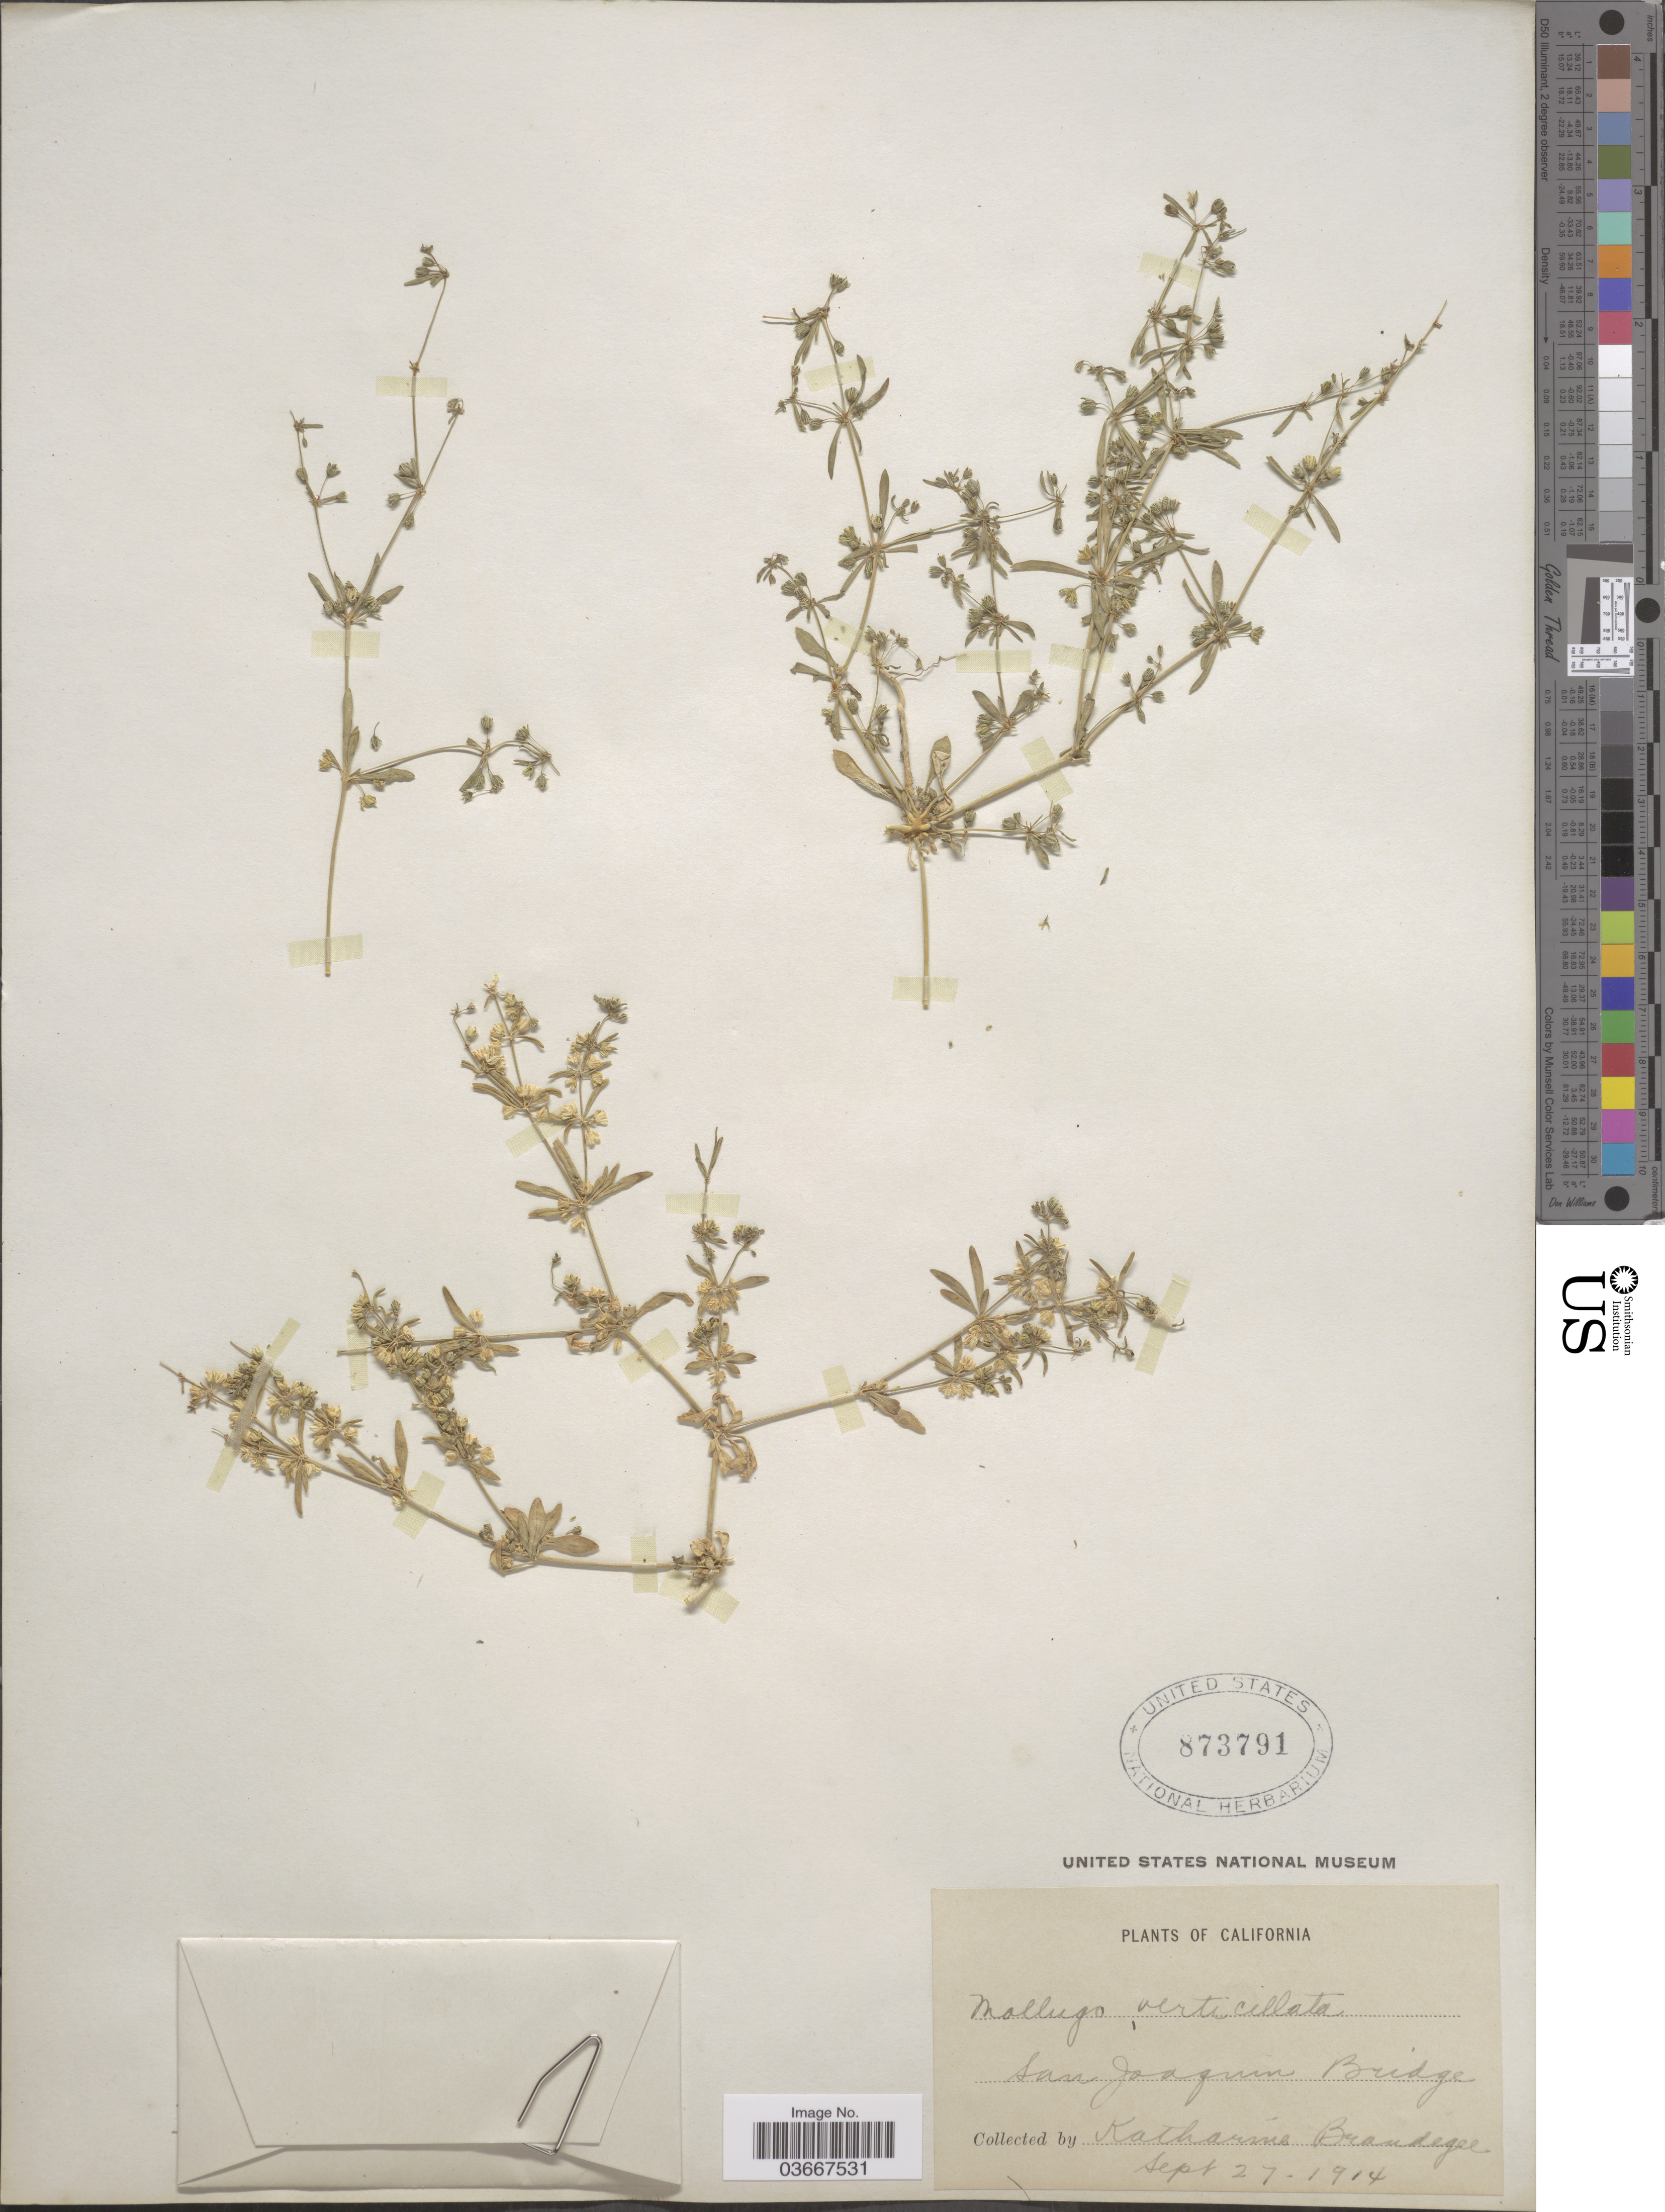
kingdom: Plantae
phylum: Tracheophyta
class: Magnoliopsida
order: Caryophyllales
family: Molluginaceae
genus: Mollugo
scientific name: Mollugo verticillata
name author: L.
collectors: M. K. Brandegee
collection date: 1914-09-27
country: United States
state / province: California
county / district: San Joaquin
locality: San Joaquin Bridge.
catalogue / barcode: US 873791